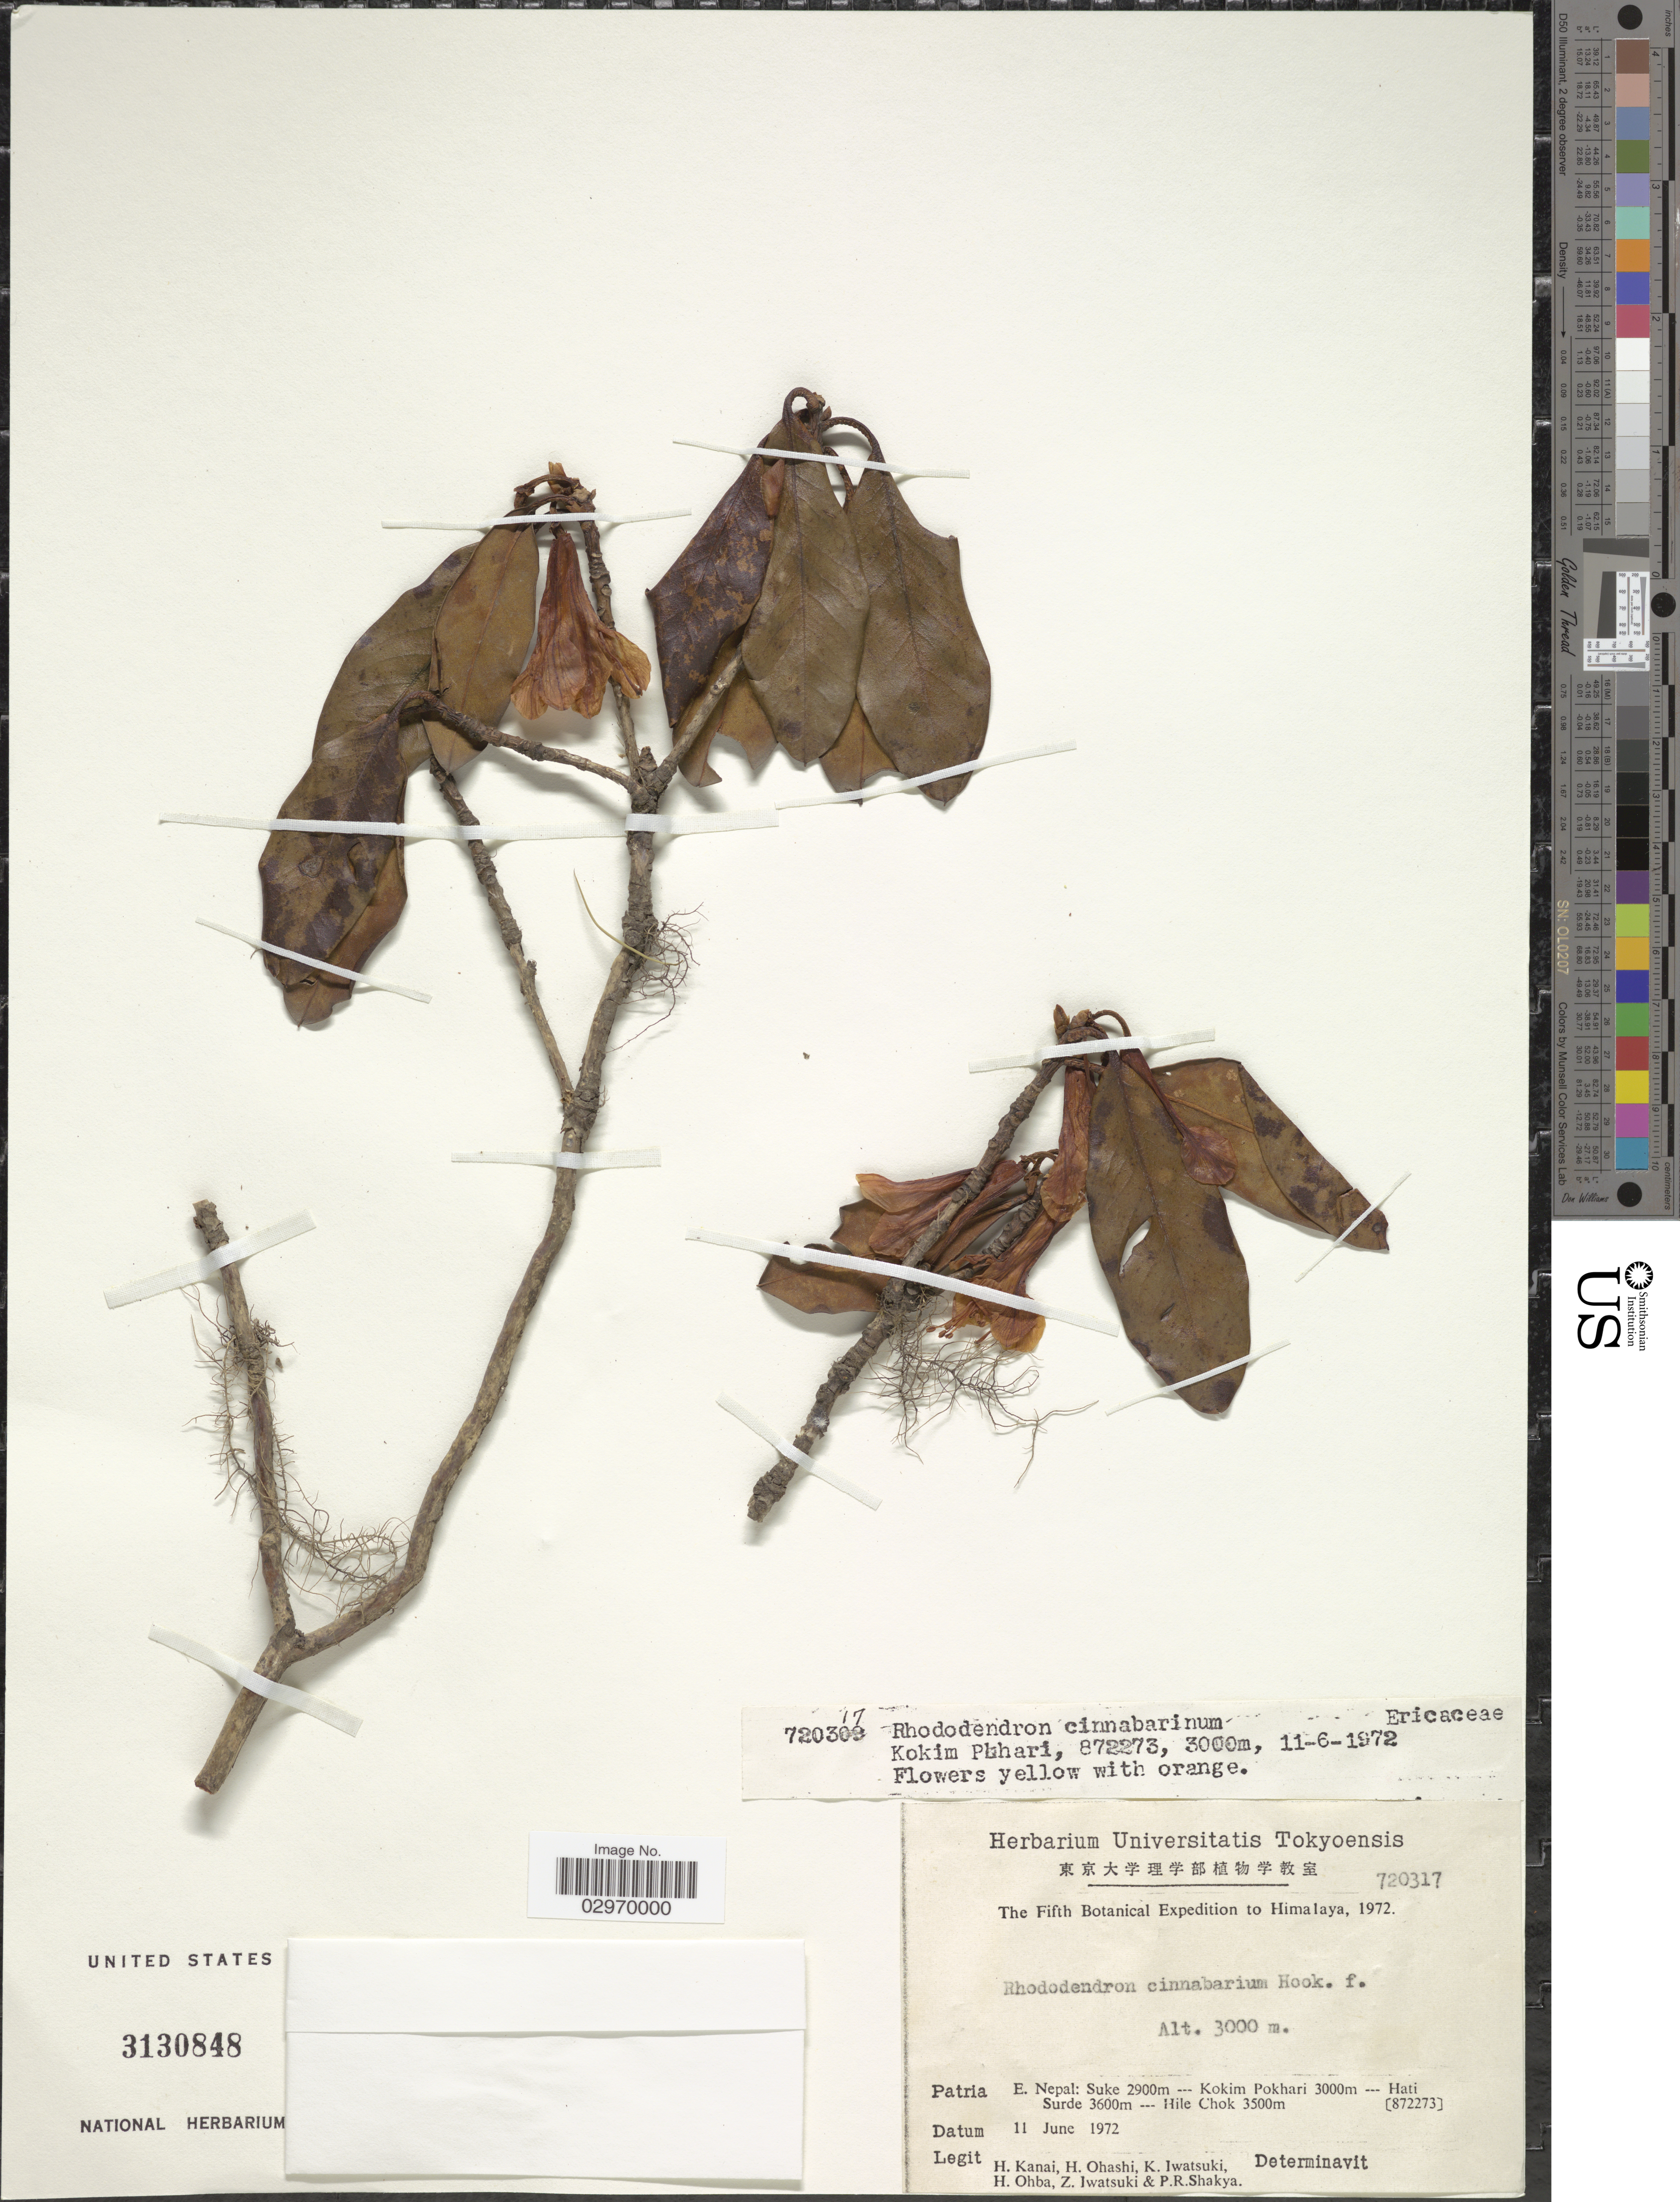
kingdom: Plantae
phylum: Tracheophyta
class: Magnoliopsida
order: Ericales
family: Ericaceae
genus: Rhododendron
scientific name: Rhododendron cinnabarinum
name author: Hook. f.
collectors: H. Kanai, H. Ohashi, K. Iwatsuki, H. Ohba & et al.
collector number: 720317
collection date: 1972-06-11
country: Nepal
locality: Himalaya, E. Nepal, Kokim Pokhari.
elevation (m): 3000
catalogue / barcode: US 3130848